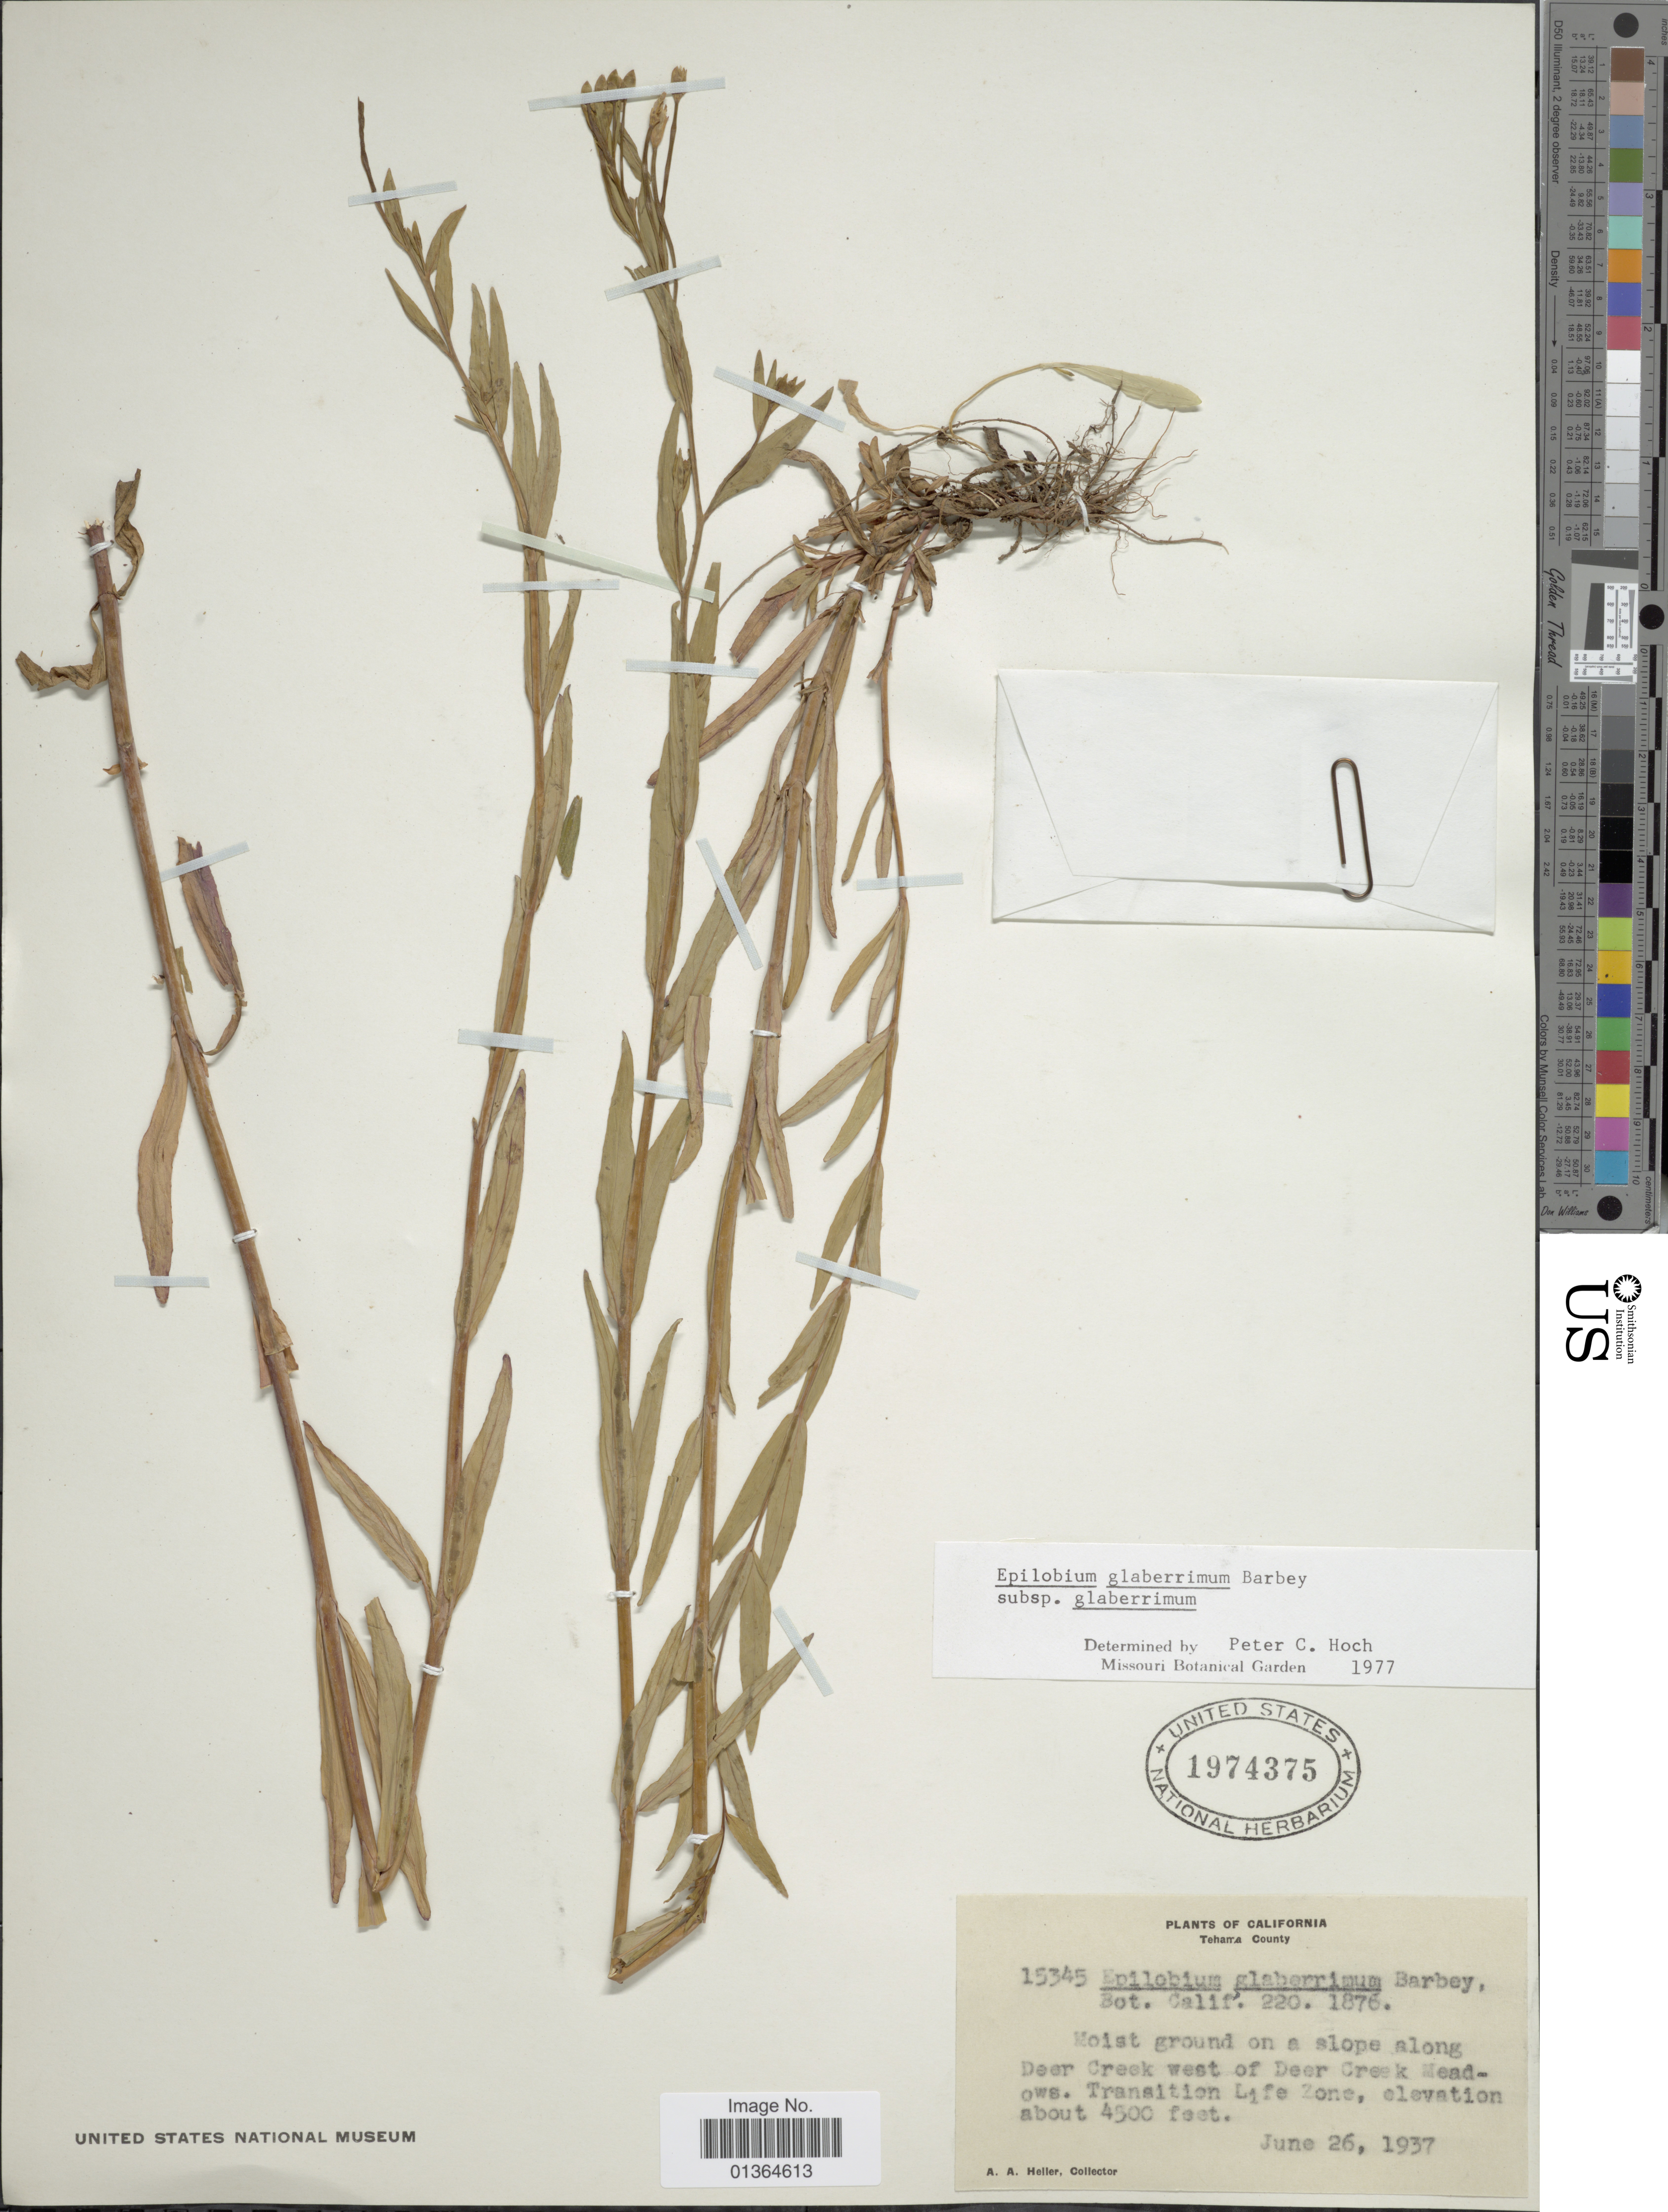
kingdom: Plantae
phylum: Tracheophyta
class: Magnoliopsida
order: Myrtales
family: Onagraceae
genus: Epilobium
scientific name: Epilobium glaberrimum subsp. glaberrimum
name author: Barbey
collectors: A. A. Heller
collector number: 15345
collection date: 1937-06-26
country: United States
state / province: California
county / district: Tehama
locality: Teharra County. Moist ground on a slope along Deer Creek west of Deer Creek Meadows.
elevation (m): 1372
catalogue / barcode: US 1974375